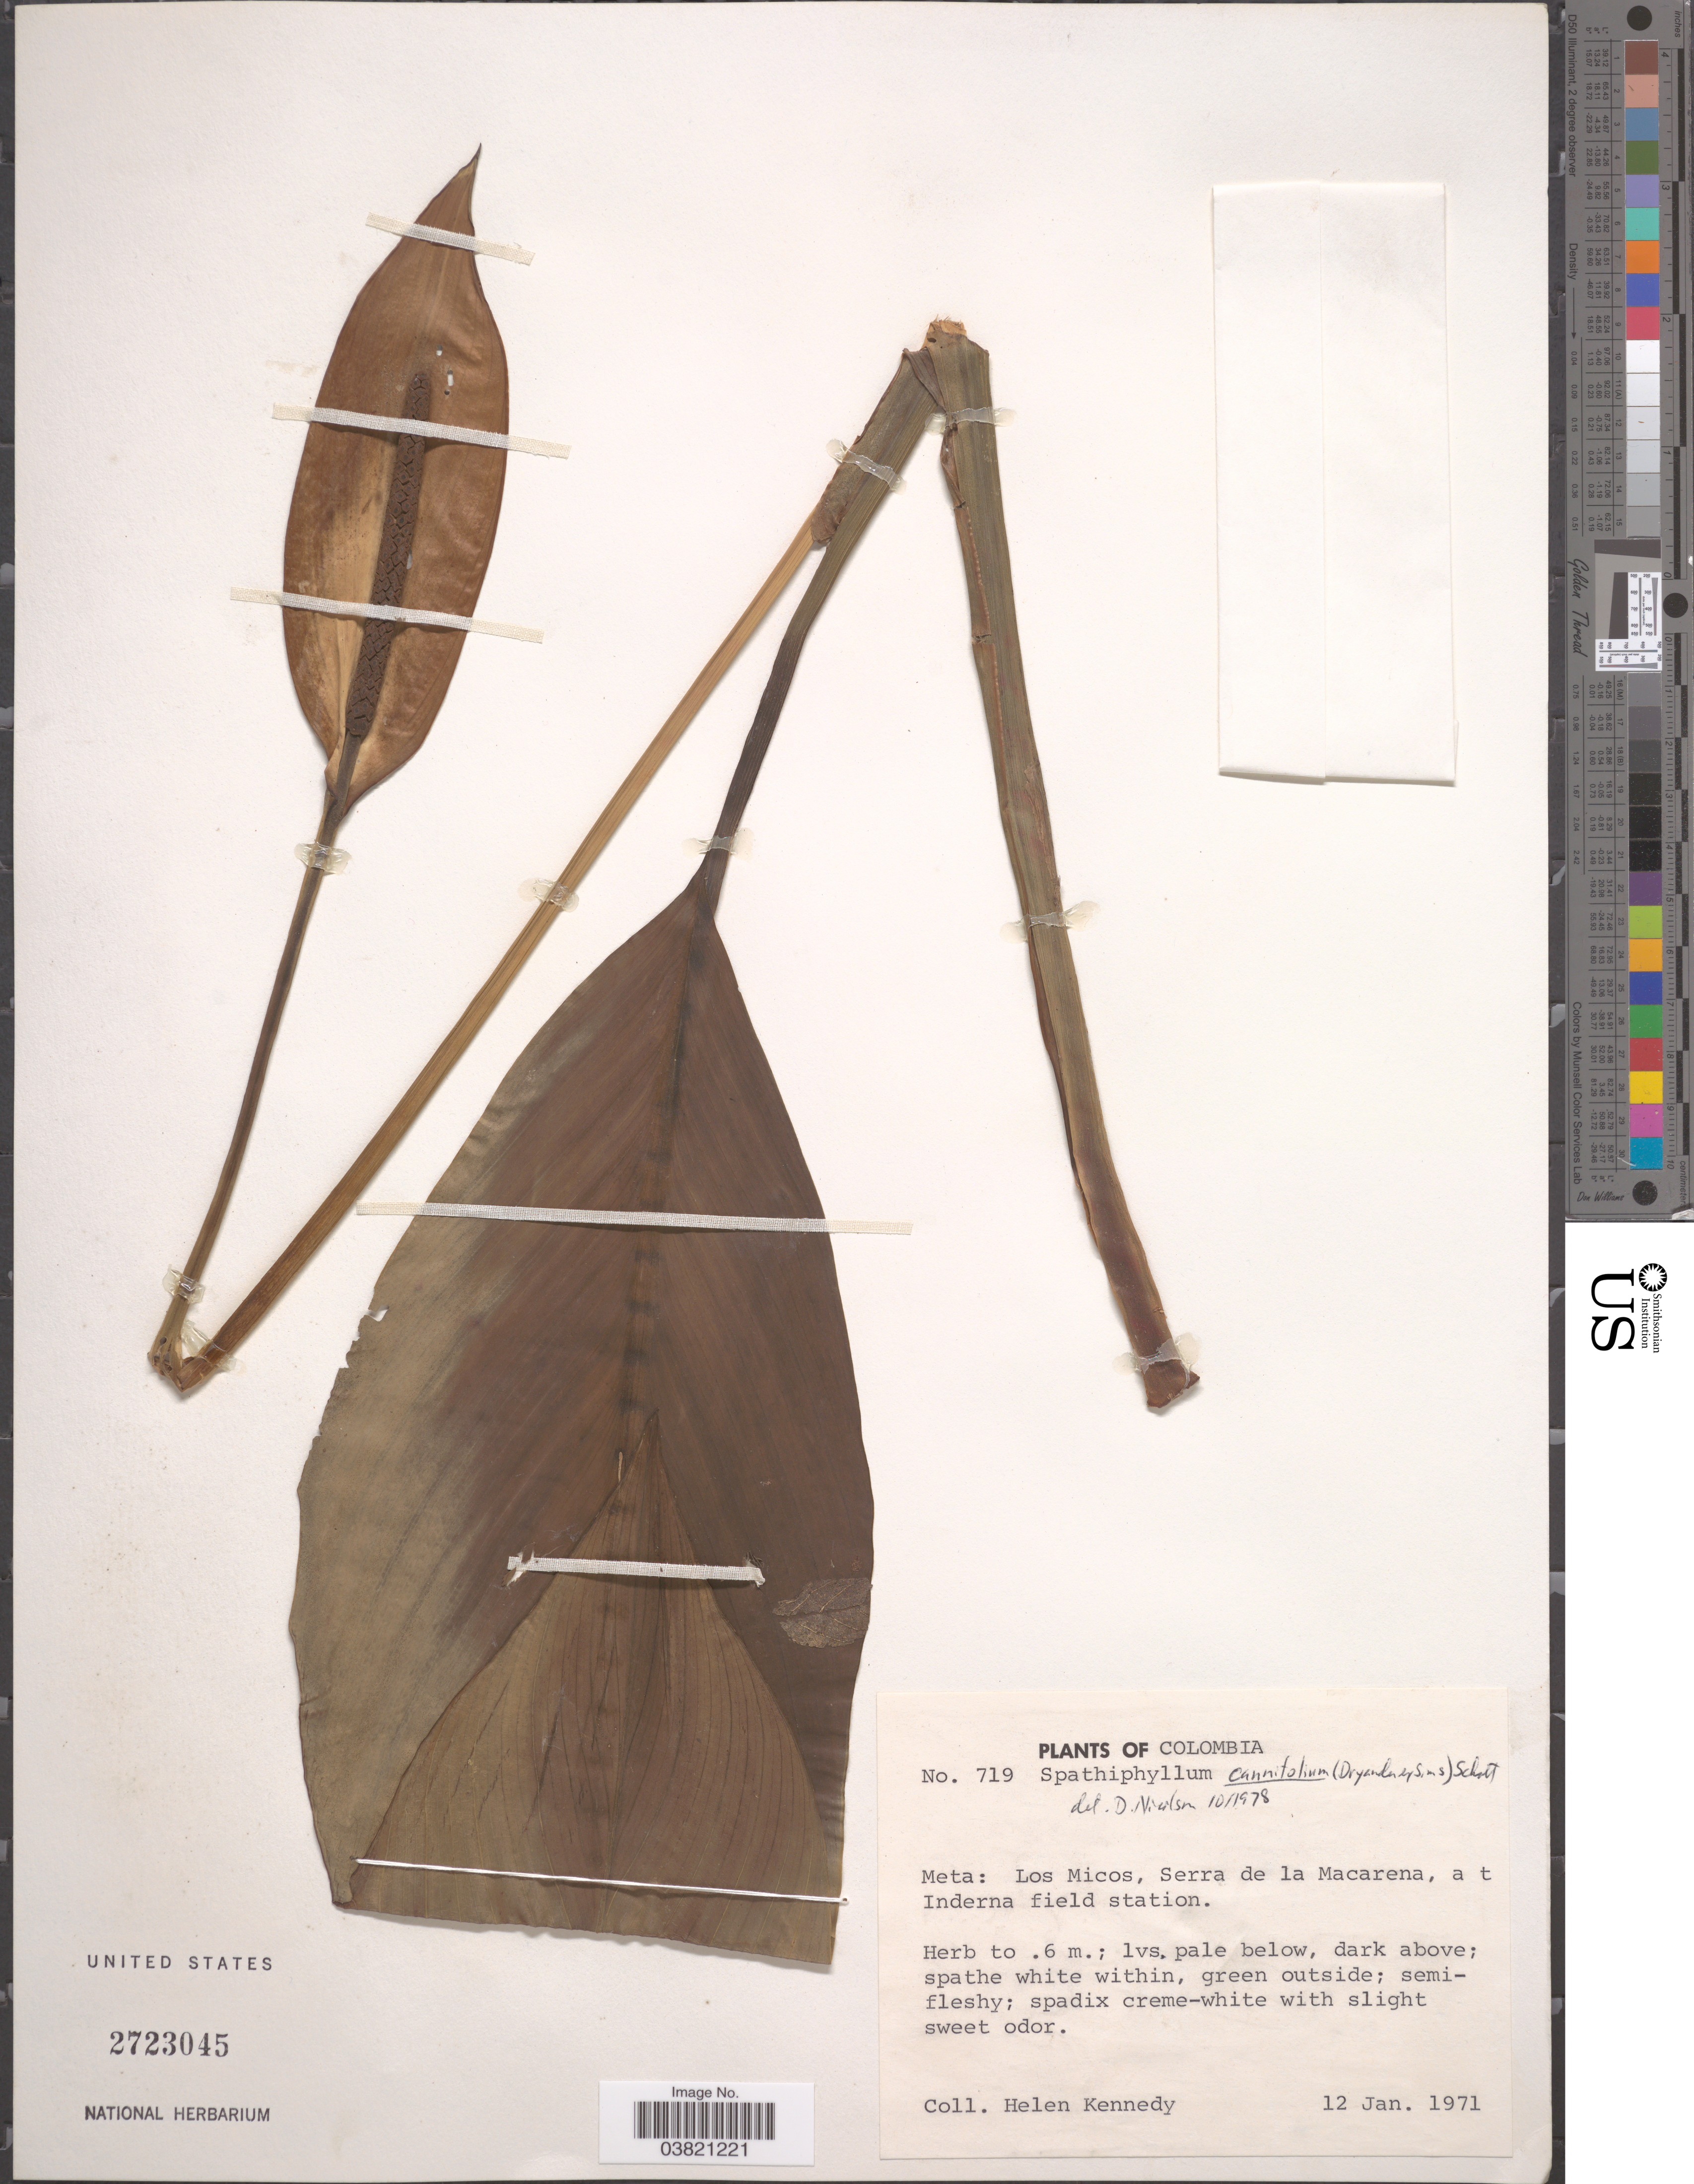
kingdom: Plantae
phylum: Tracheophyta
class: Liliopsida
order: Alismatales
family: Araceae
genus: Spathiphyllum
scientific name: Spathiphyllum cannifolium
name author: (Dryand. ex Sims) Schott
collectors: H. Kennedy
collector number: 719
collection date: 1971-01-12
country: Colombia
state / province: Meta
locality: Los Micos, Serra de la Macarena, a t Inderna field station.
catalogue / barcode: US 2723045